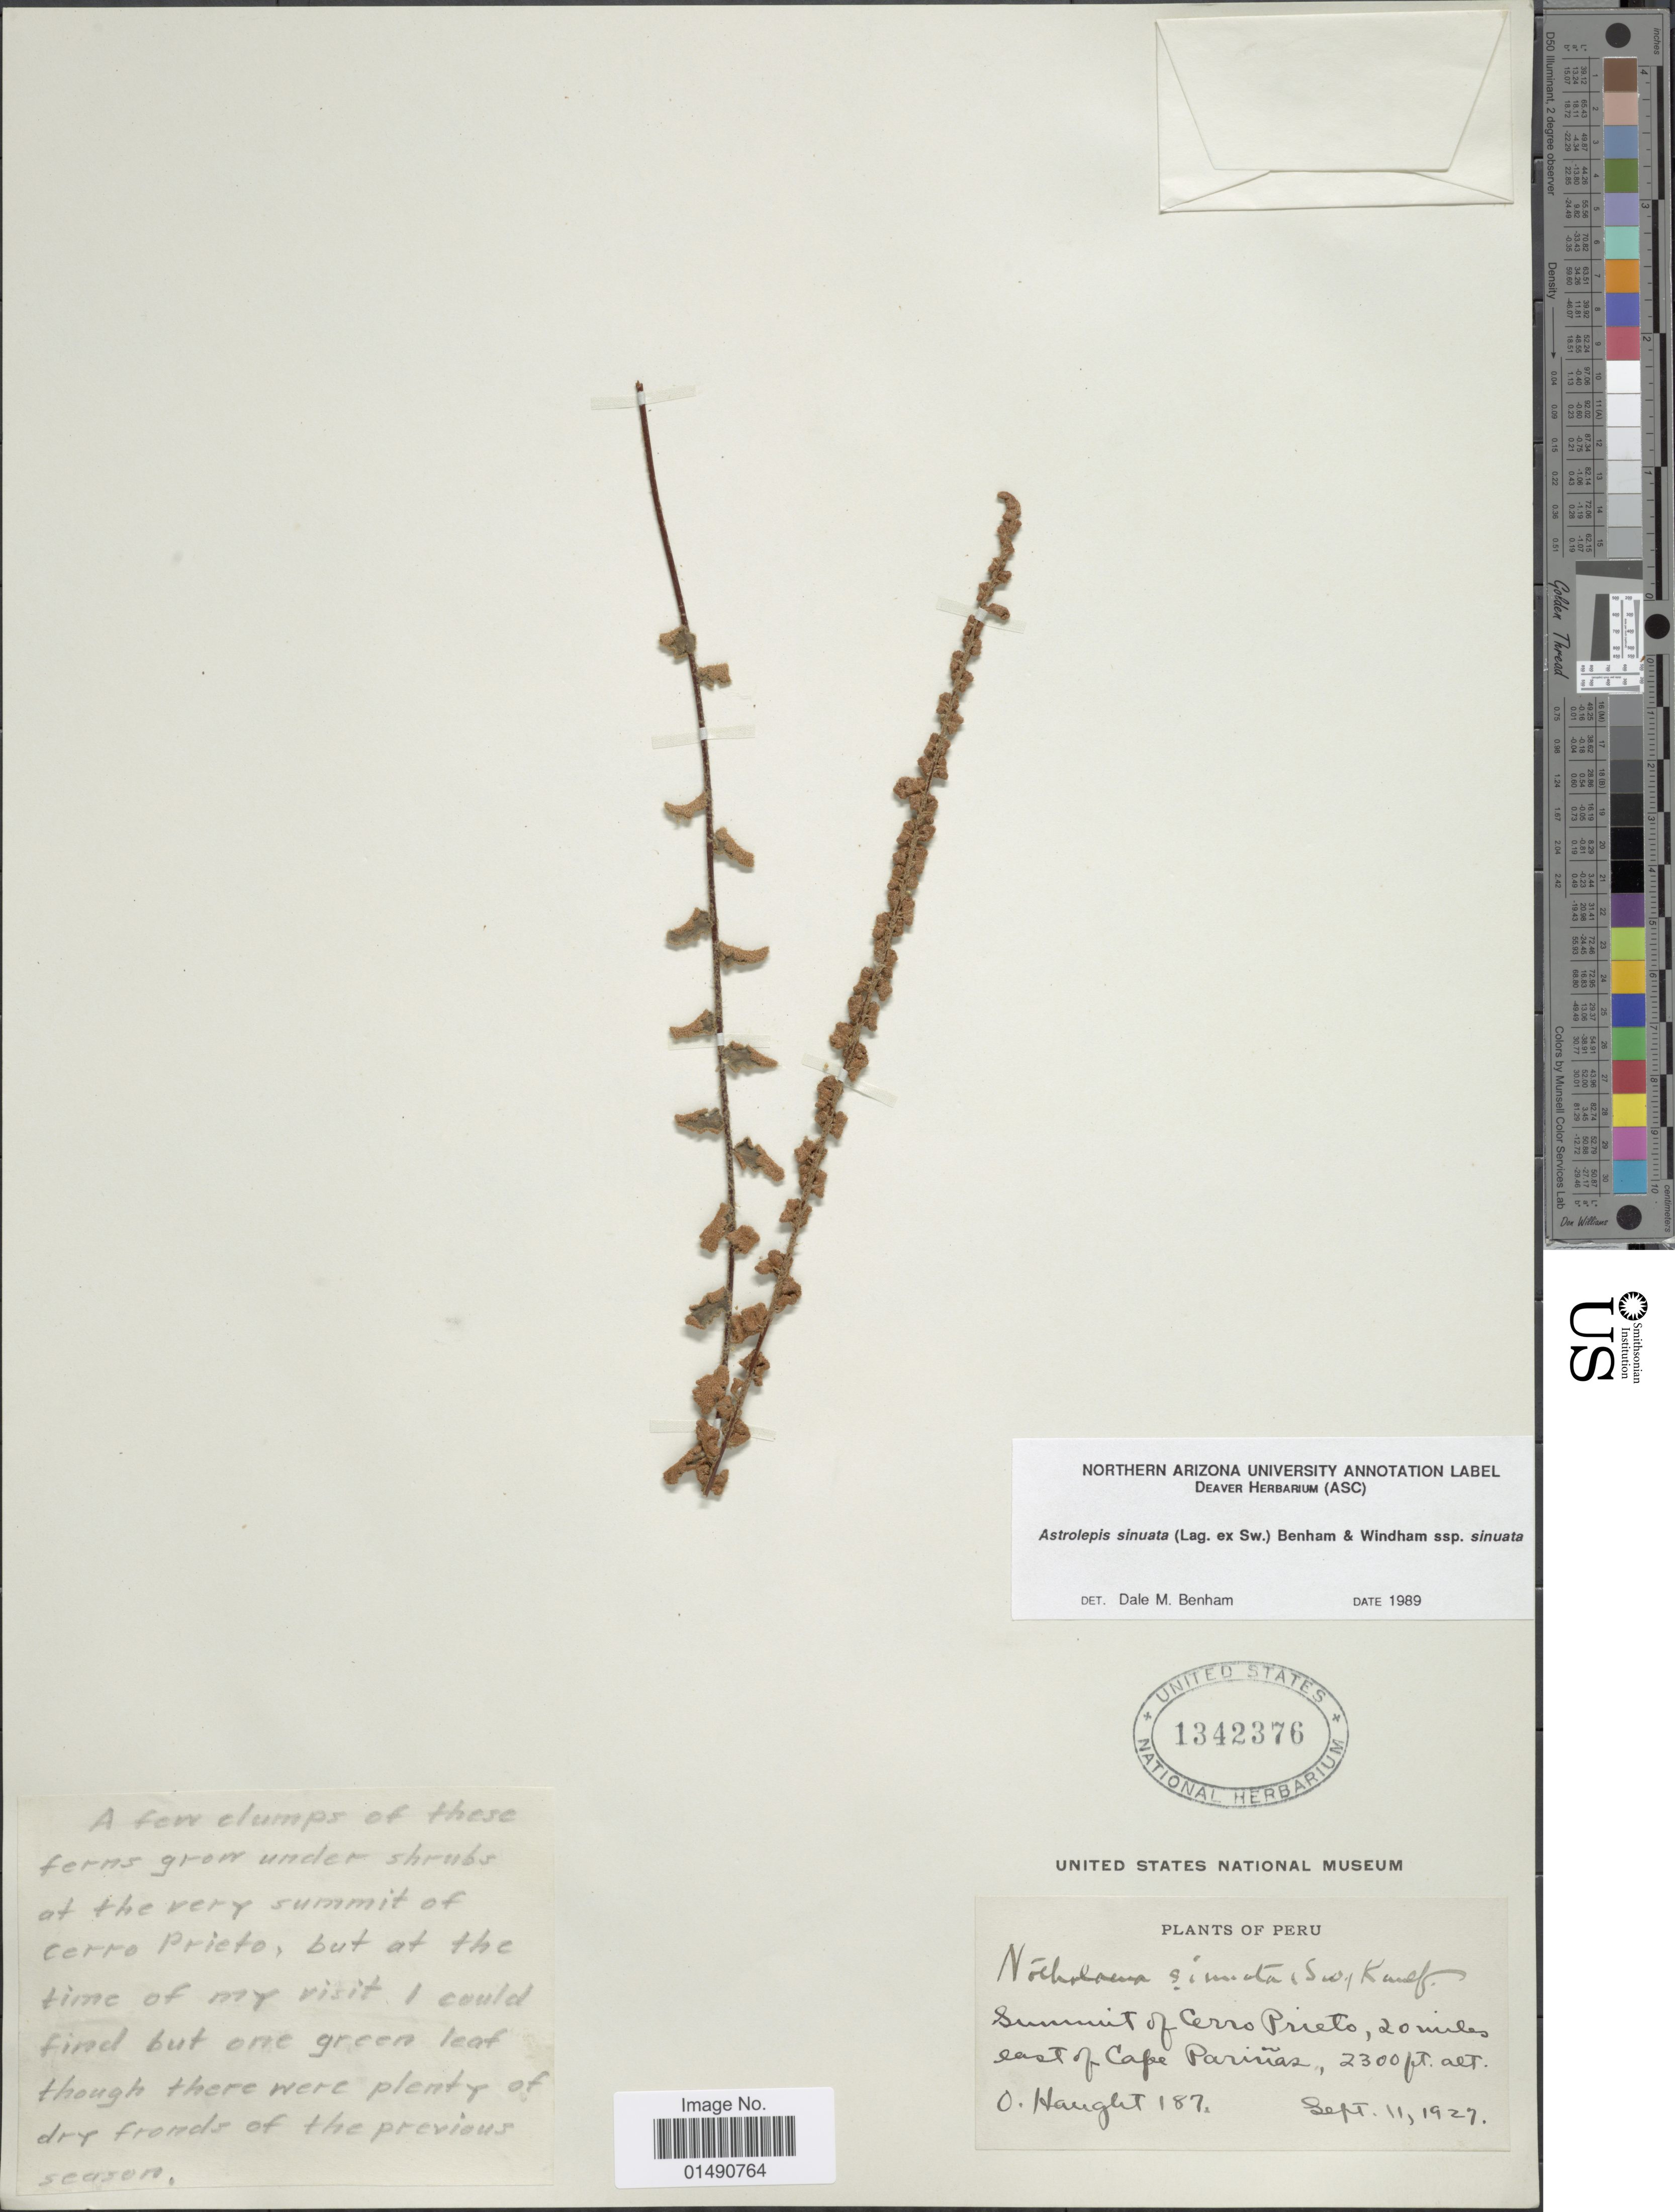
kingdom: Plantae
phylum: Tracheophyta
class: Polypodiopsida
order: Polypodiales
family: Pteridaceae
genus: Astrolepis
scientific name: Astrolepis sinuata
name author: (Lag. ex Sw.) D.M. Benham & Windham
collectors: O. Haught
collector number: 187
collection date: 1927-09-11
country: Peru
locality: Summint of Cerro Prieto, 20 miles east of Cape Parñias,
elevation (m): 701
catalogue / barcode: US 1342376